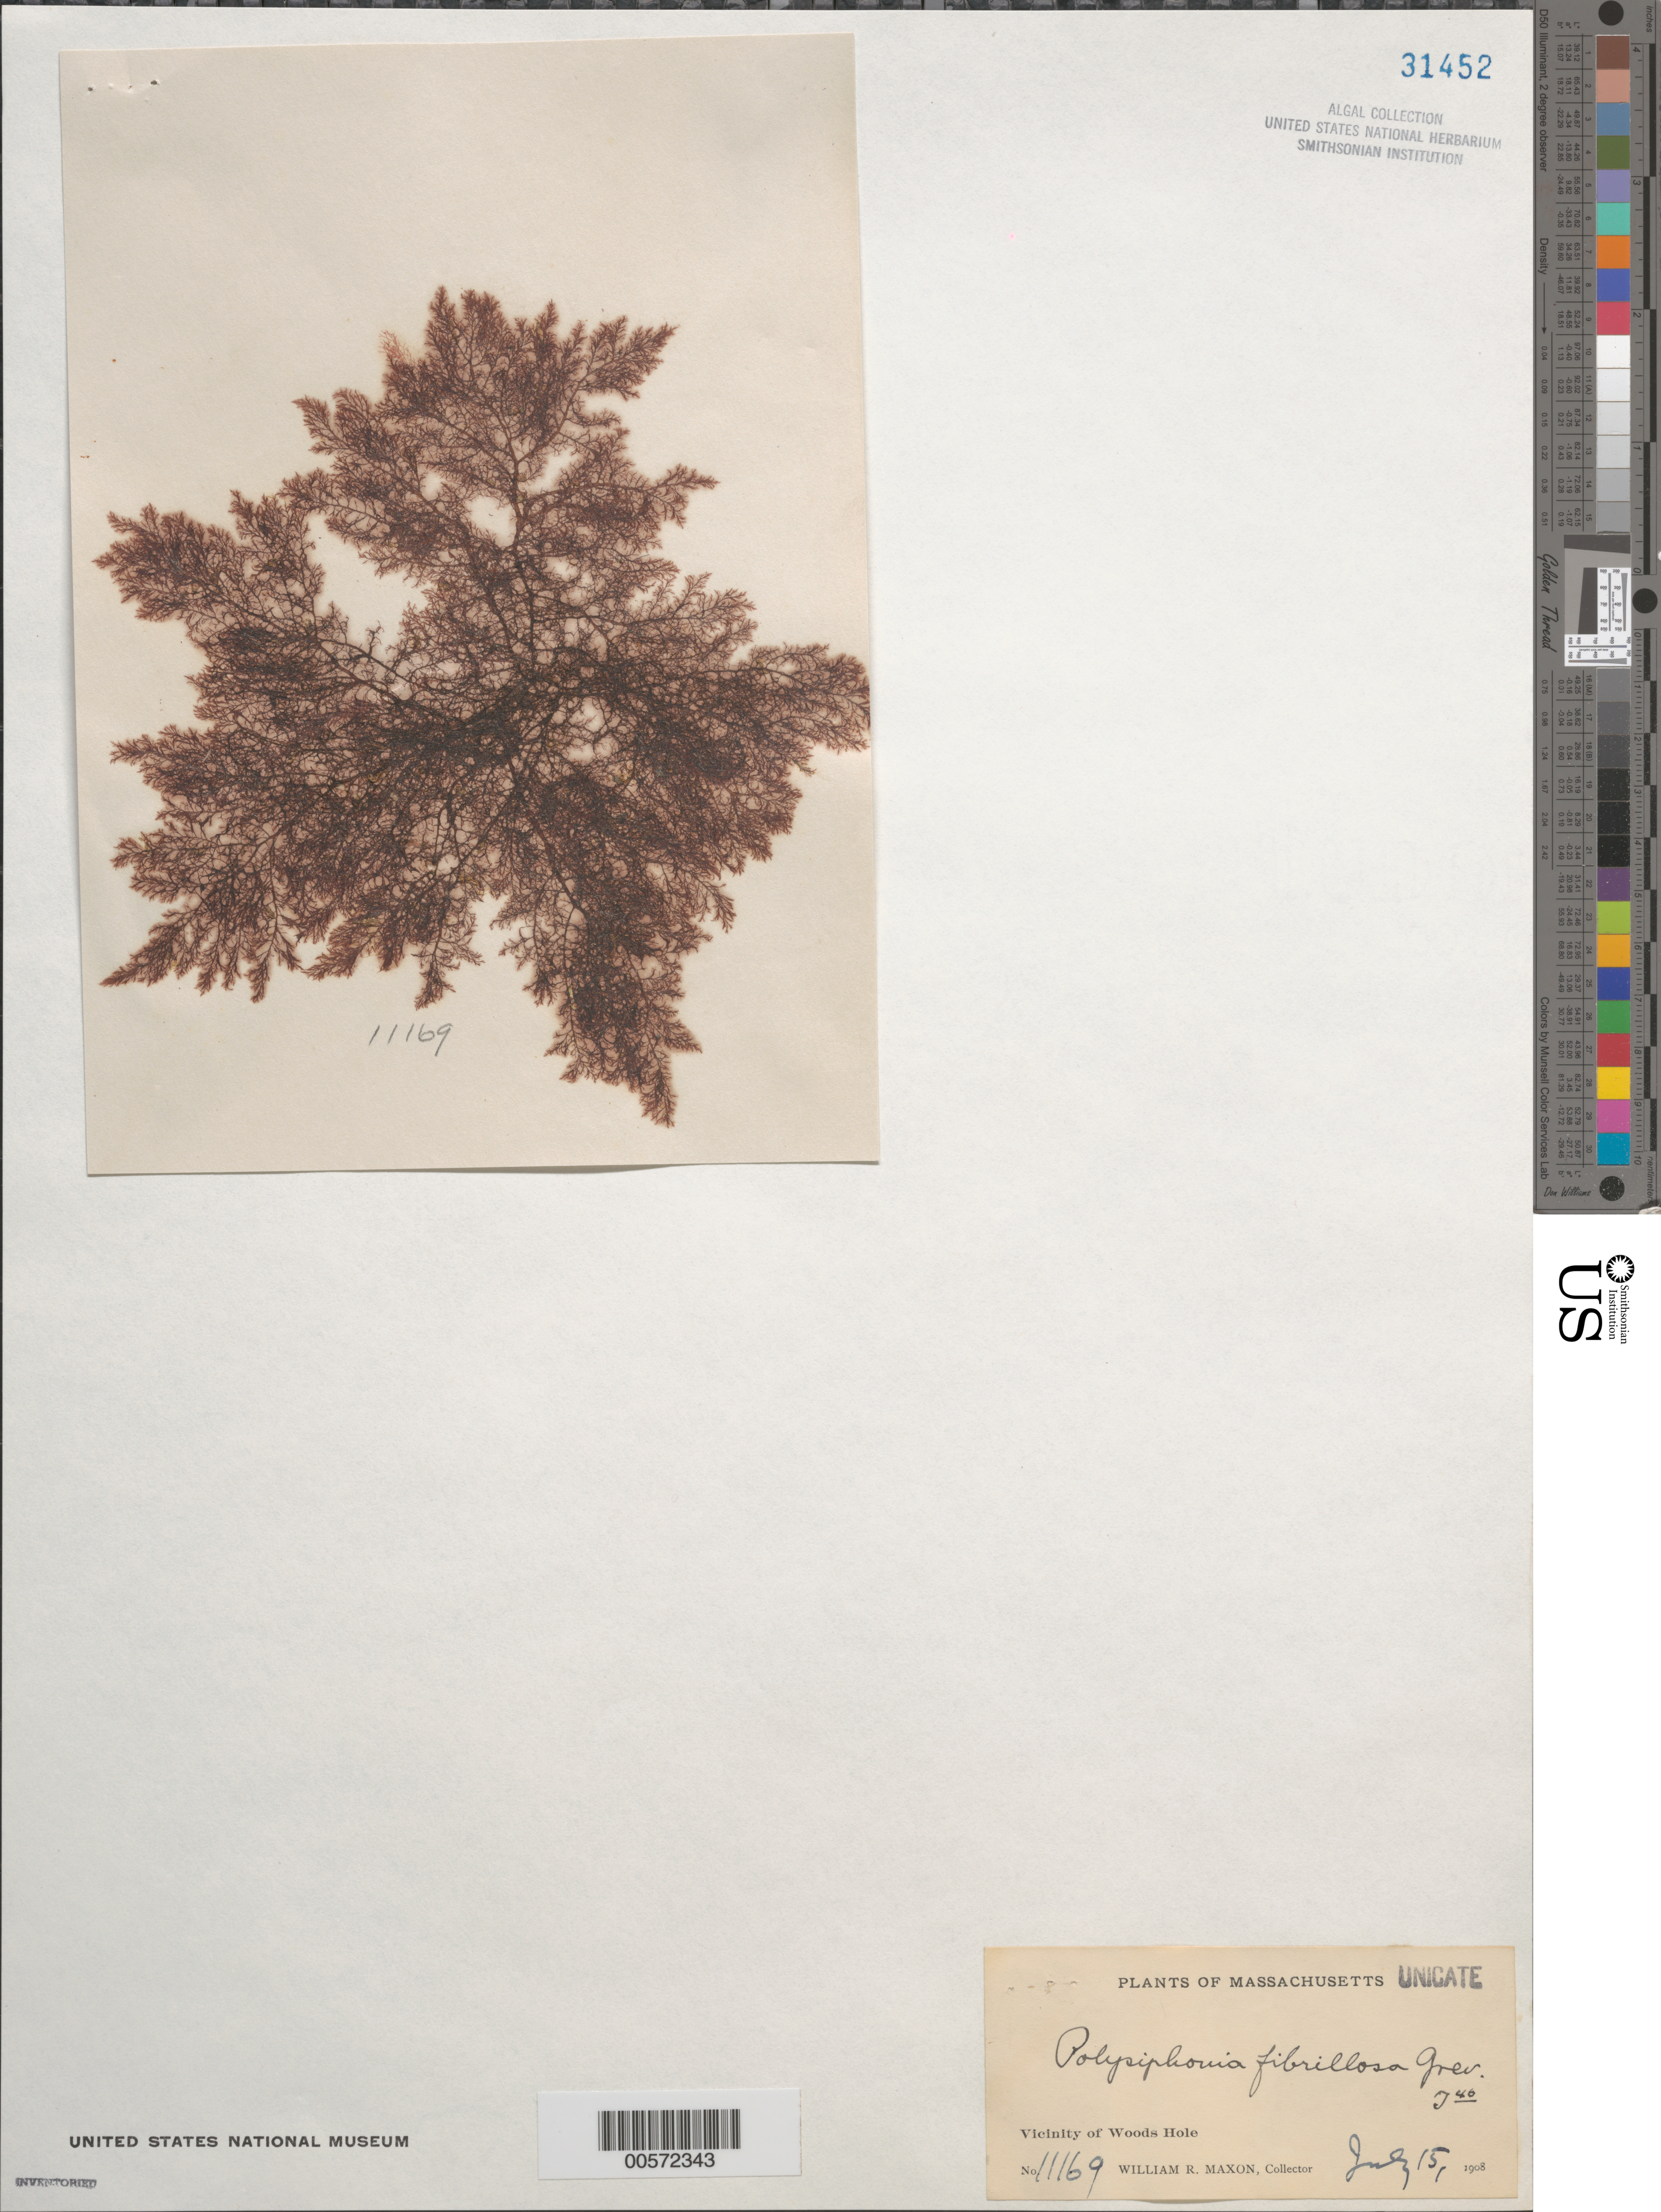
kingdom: Plantae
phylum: Rhodophyta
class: Florideophyceae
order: Ceramiales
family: Rhodomelaceae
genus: Leptosiphonia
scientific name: Leptosiphonia fibrillosa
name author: (C. Agardh) Savoie & G.W. Saunders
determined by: Algae name updating Project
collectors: W. R. Maxon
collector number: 11169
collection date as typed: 15 Jul 1908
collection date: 1908-07-15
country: United States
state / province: Massachusetts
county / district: Barnstable County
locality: Woods Hole area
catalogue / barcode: US 31452